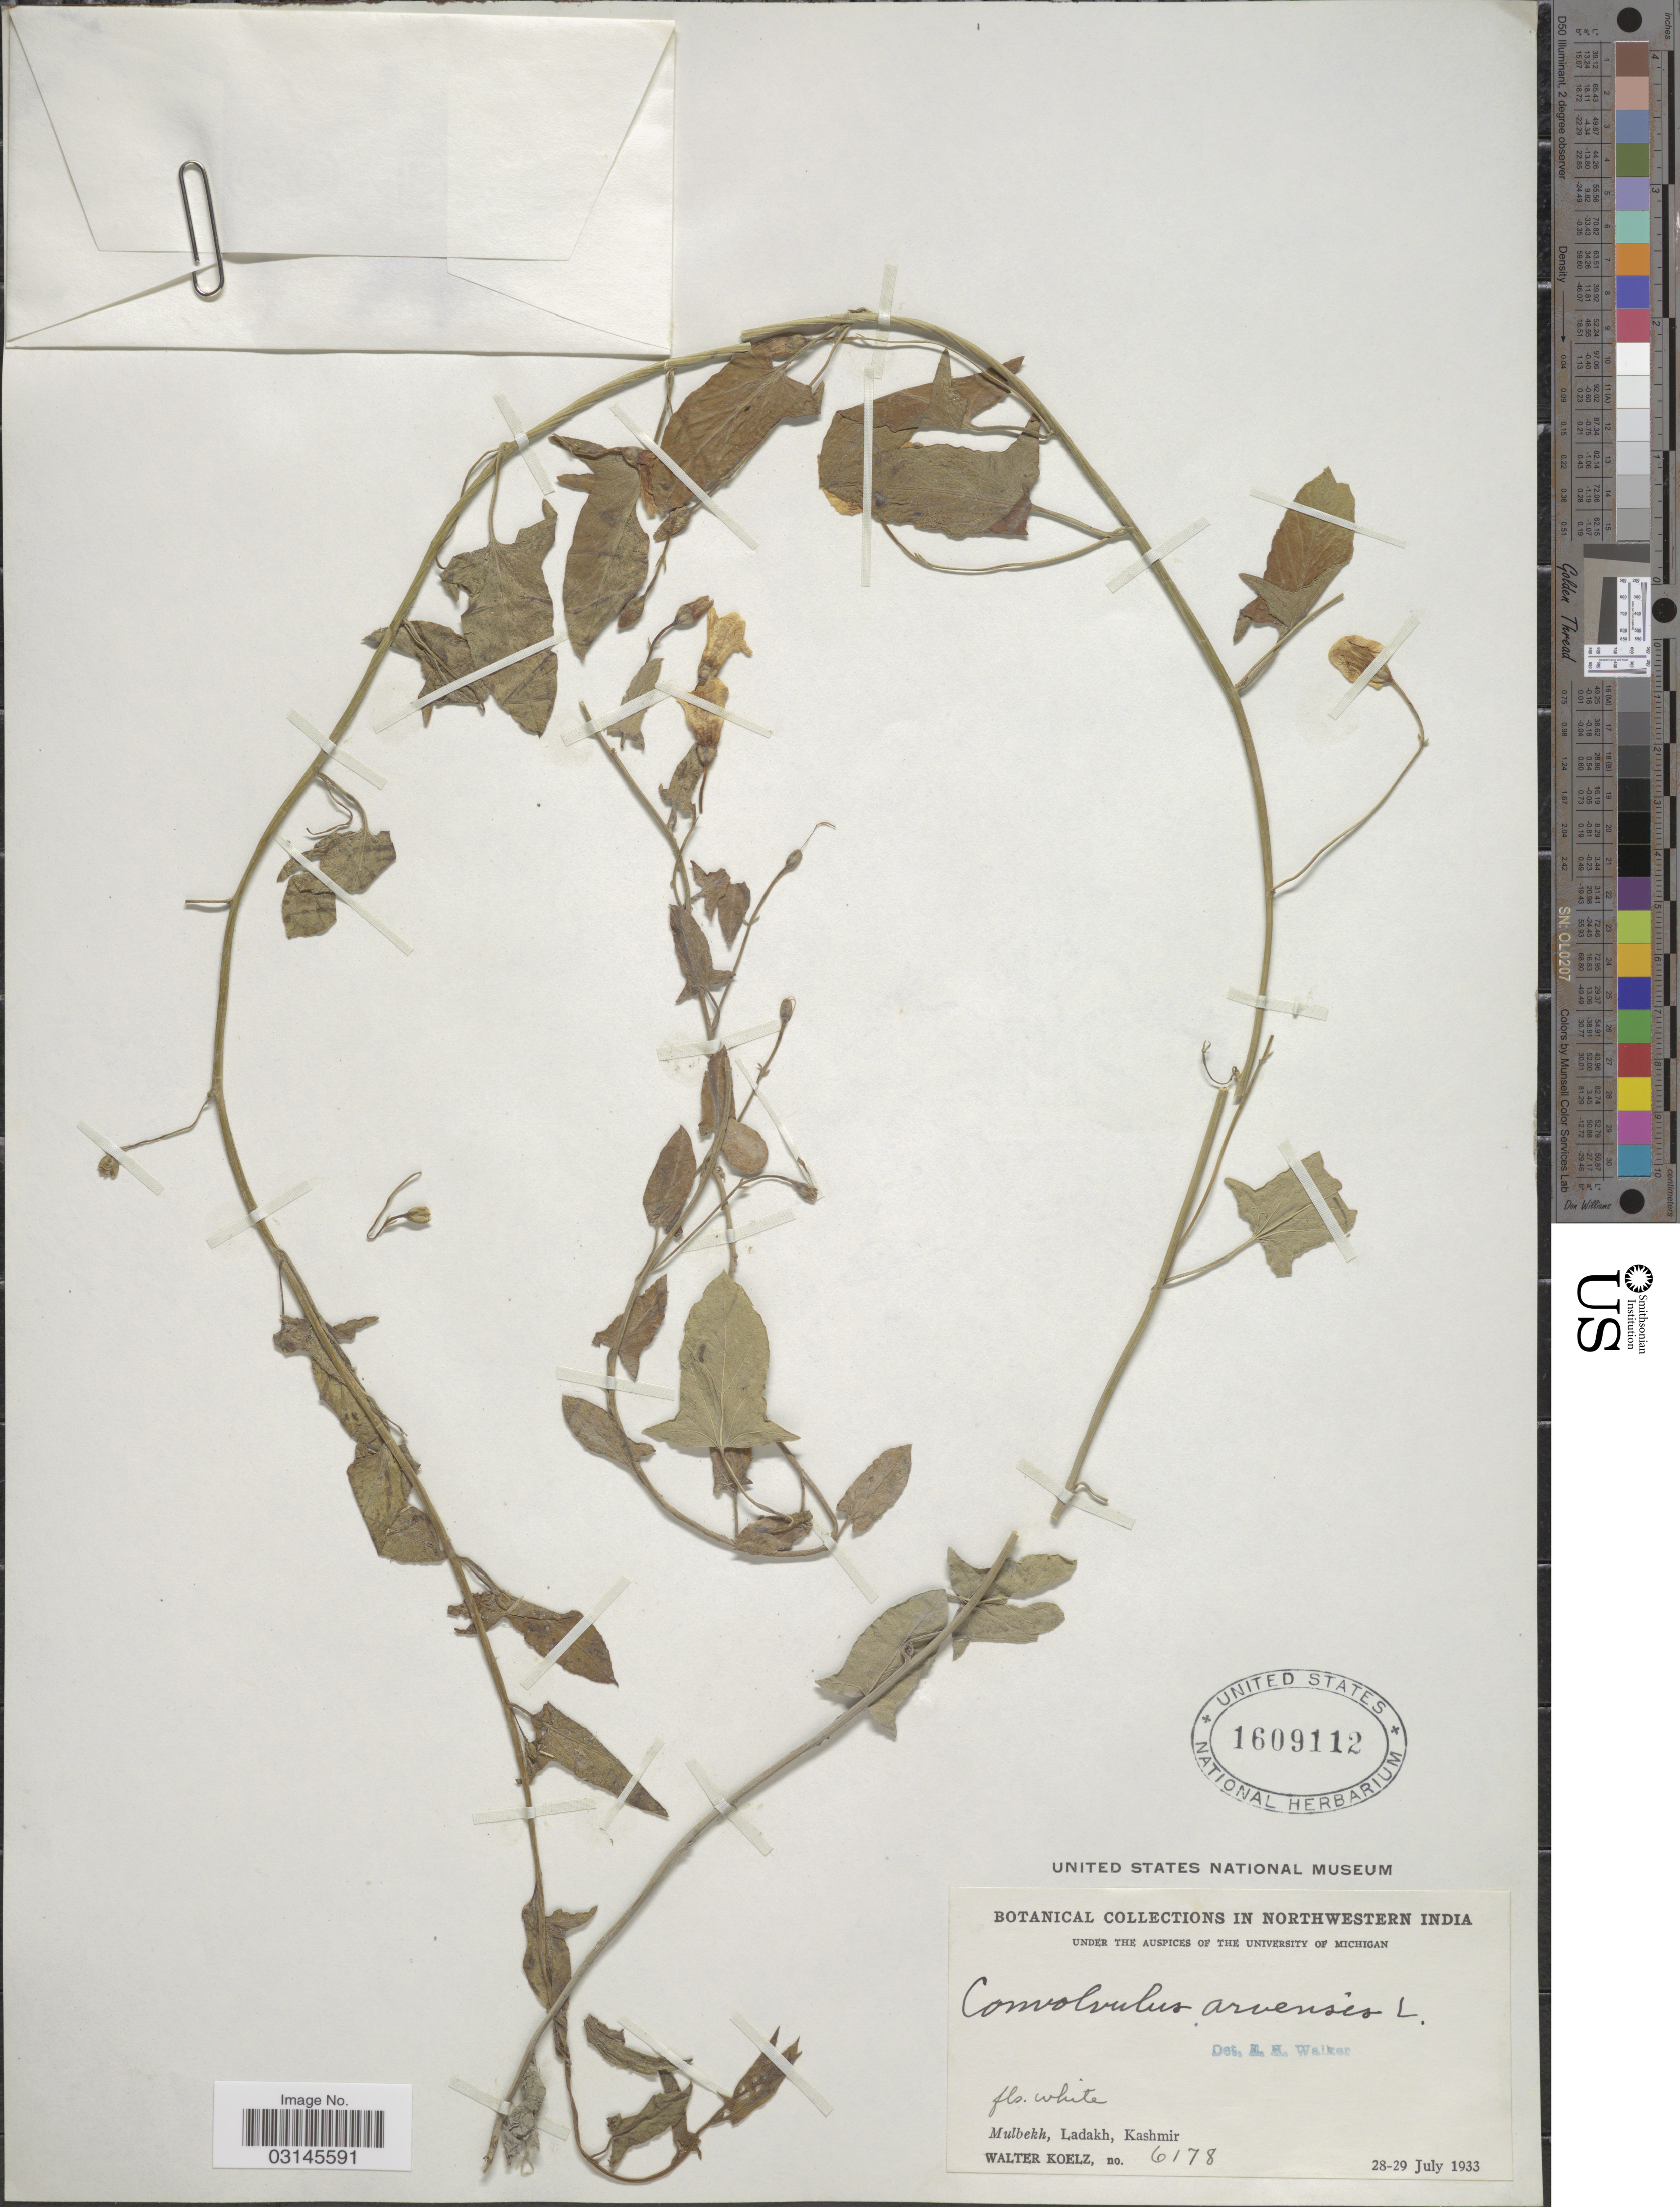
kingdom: Plantae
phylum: Tracheophyta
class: Magnoliopsida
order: Solanales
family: Convolvulaceae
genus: Convolvulus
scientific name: Convolvulus arvensis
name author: L.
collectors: W. N. Koelz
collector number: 6178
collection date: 1933-07-28/1933-07-29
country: India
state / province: Jammu and Kashmir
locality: Northwestern India. Mulbekh, Ladakh, Kashmir.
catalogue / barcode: US 1609112